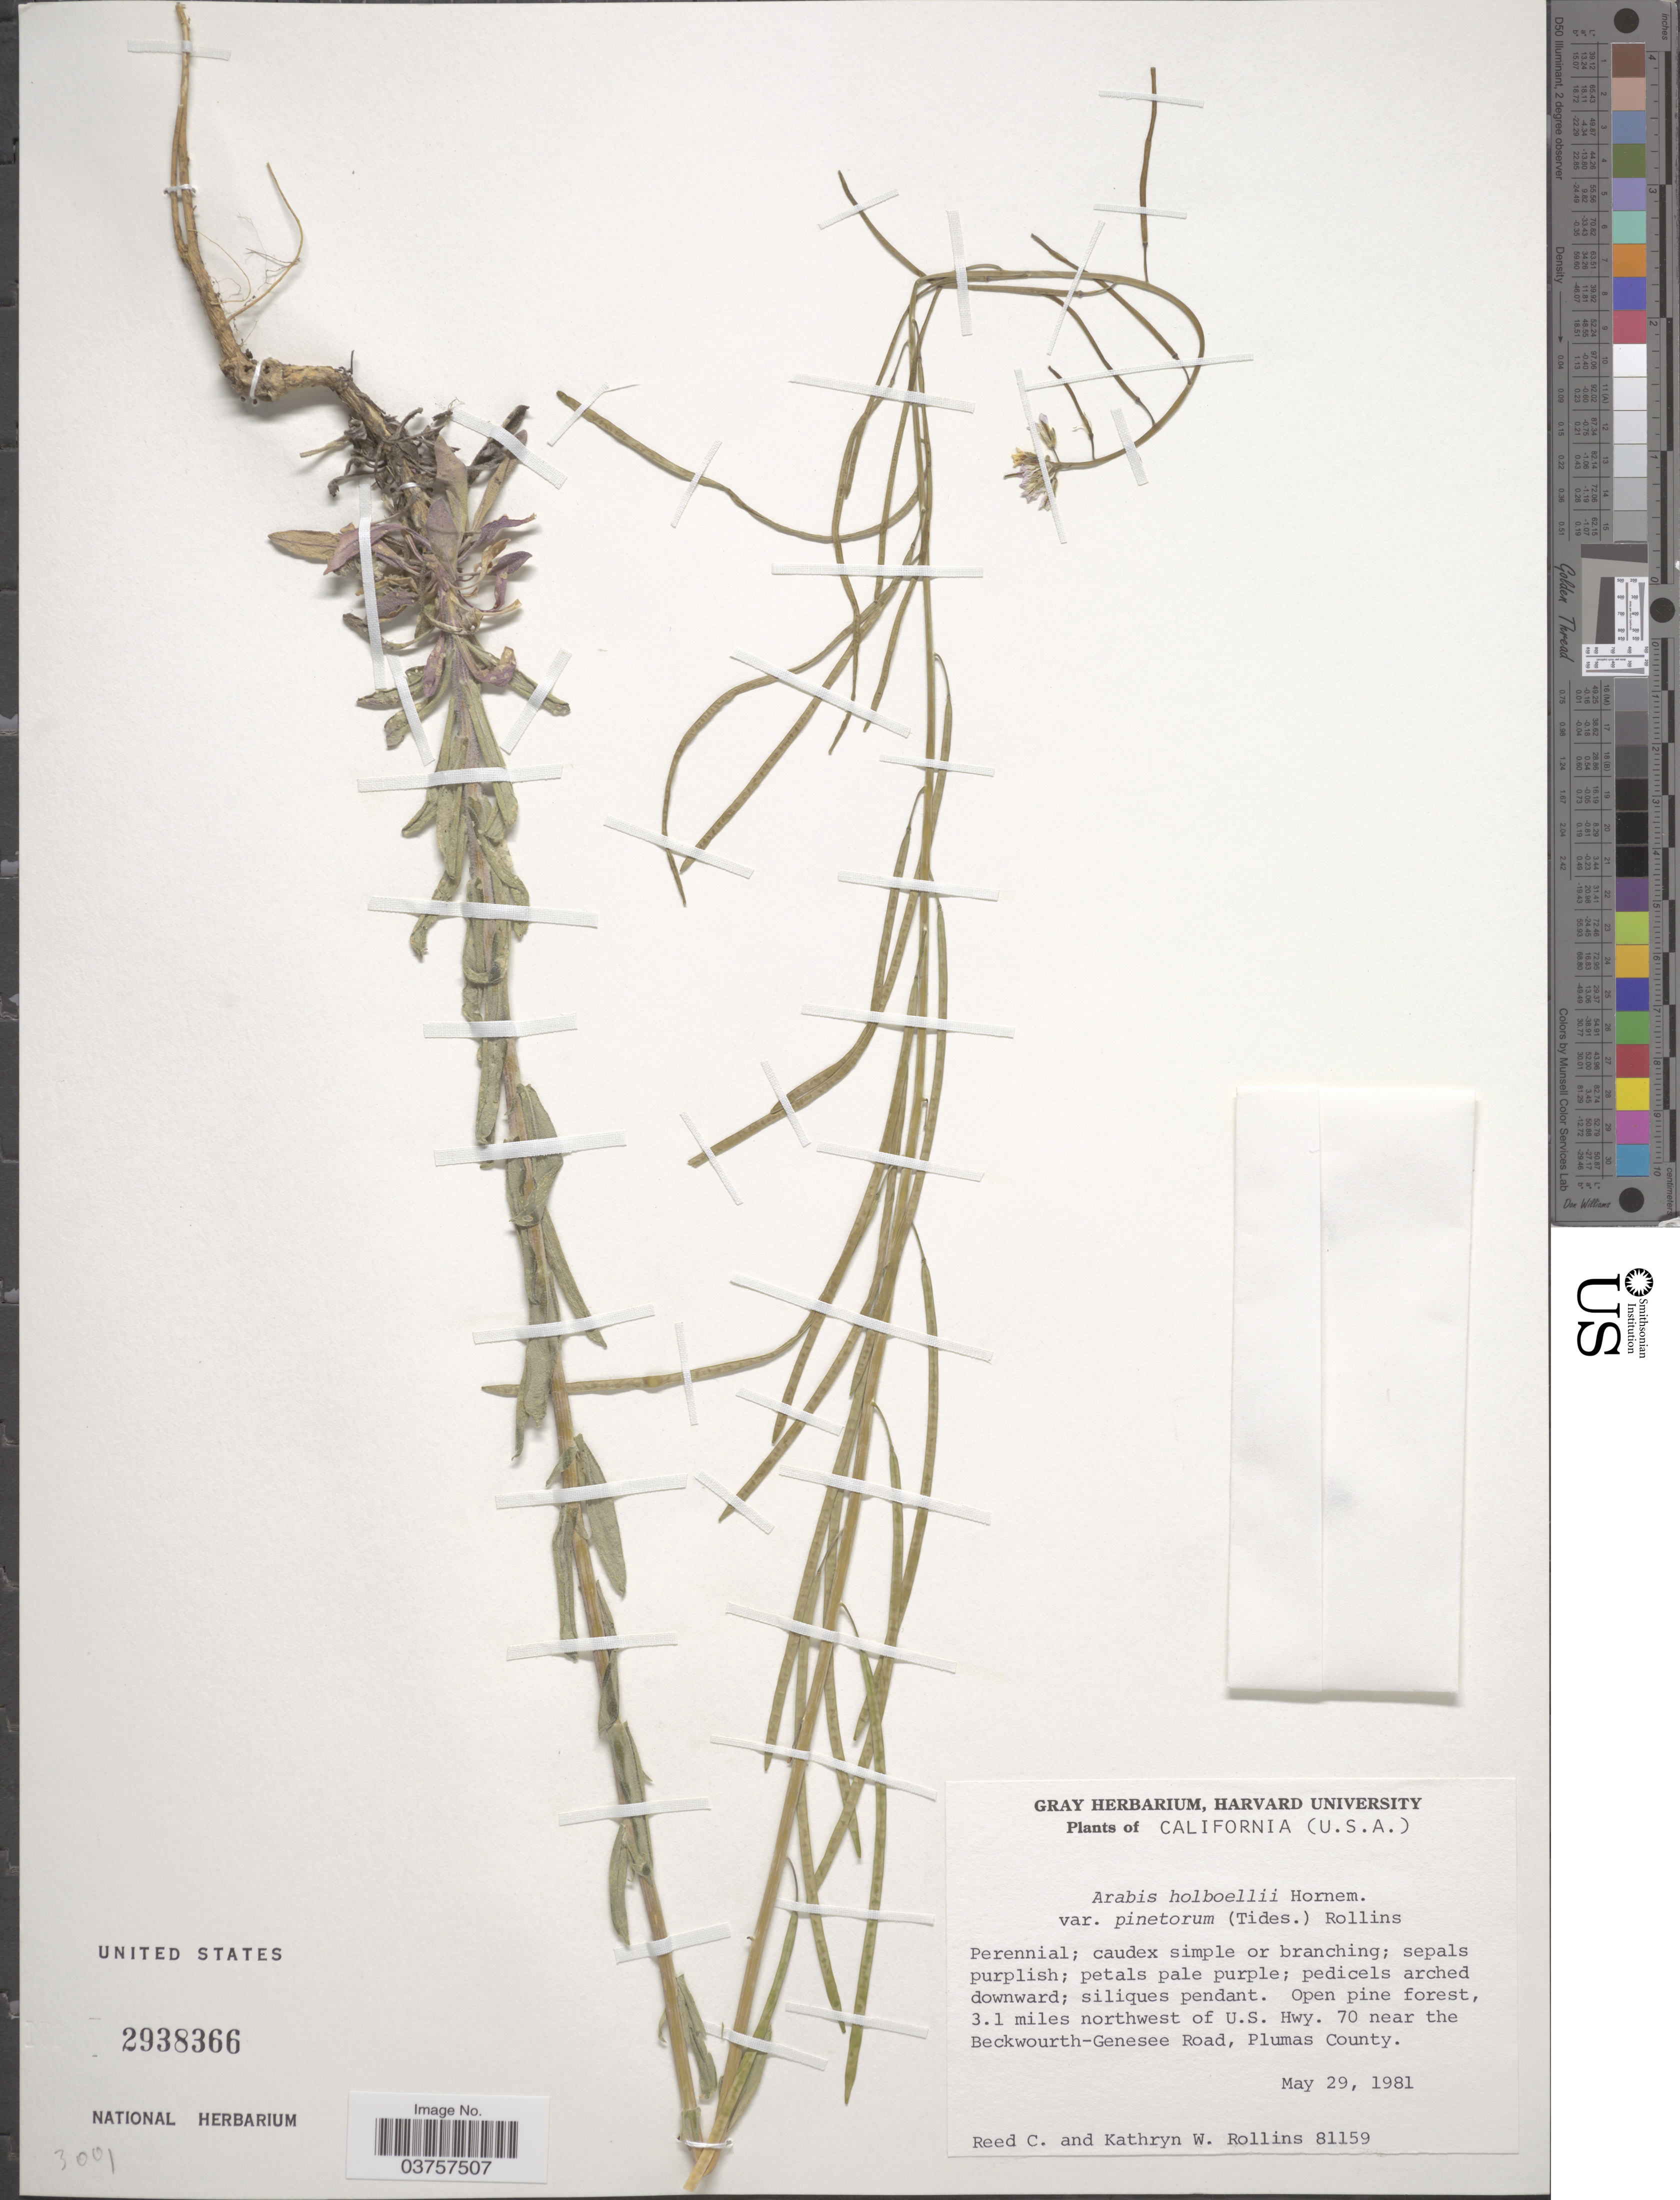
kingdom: Plantae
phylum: Tracheophyta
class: Magnoliopsida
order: Brassicales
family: Brassicaceae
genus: Arabis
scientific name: Arabis holboellii var. pinetorum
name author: (Tidestr.) Rollins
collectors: R. C. Rollins & K. W. Rollins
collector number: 81159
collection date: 1981-05-29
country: United States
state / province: California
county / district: Plumas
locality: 3.1 miles northwest of U.S. Hwy. 70 near the Beckwourth-Genesee Road, Plumas County.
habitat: open pine forest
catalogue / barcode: US 2938366